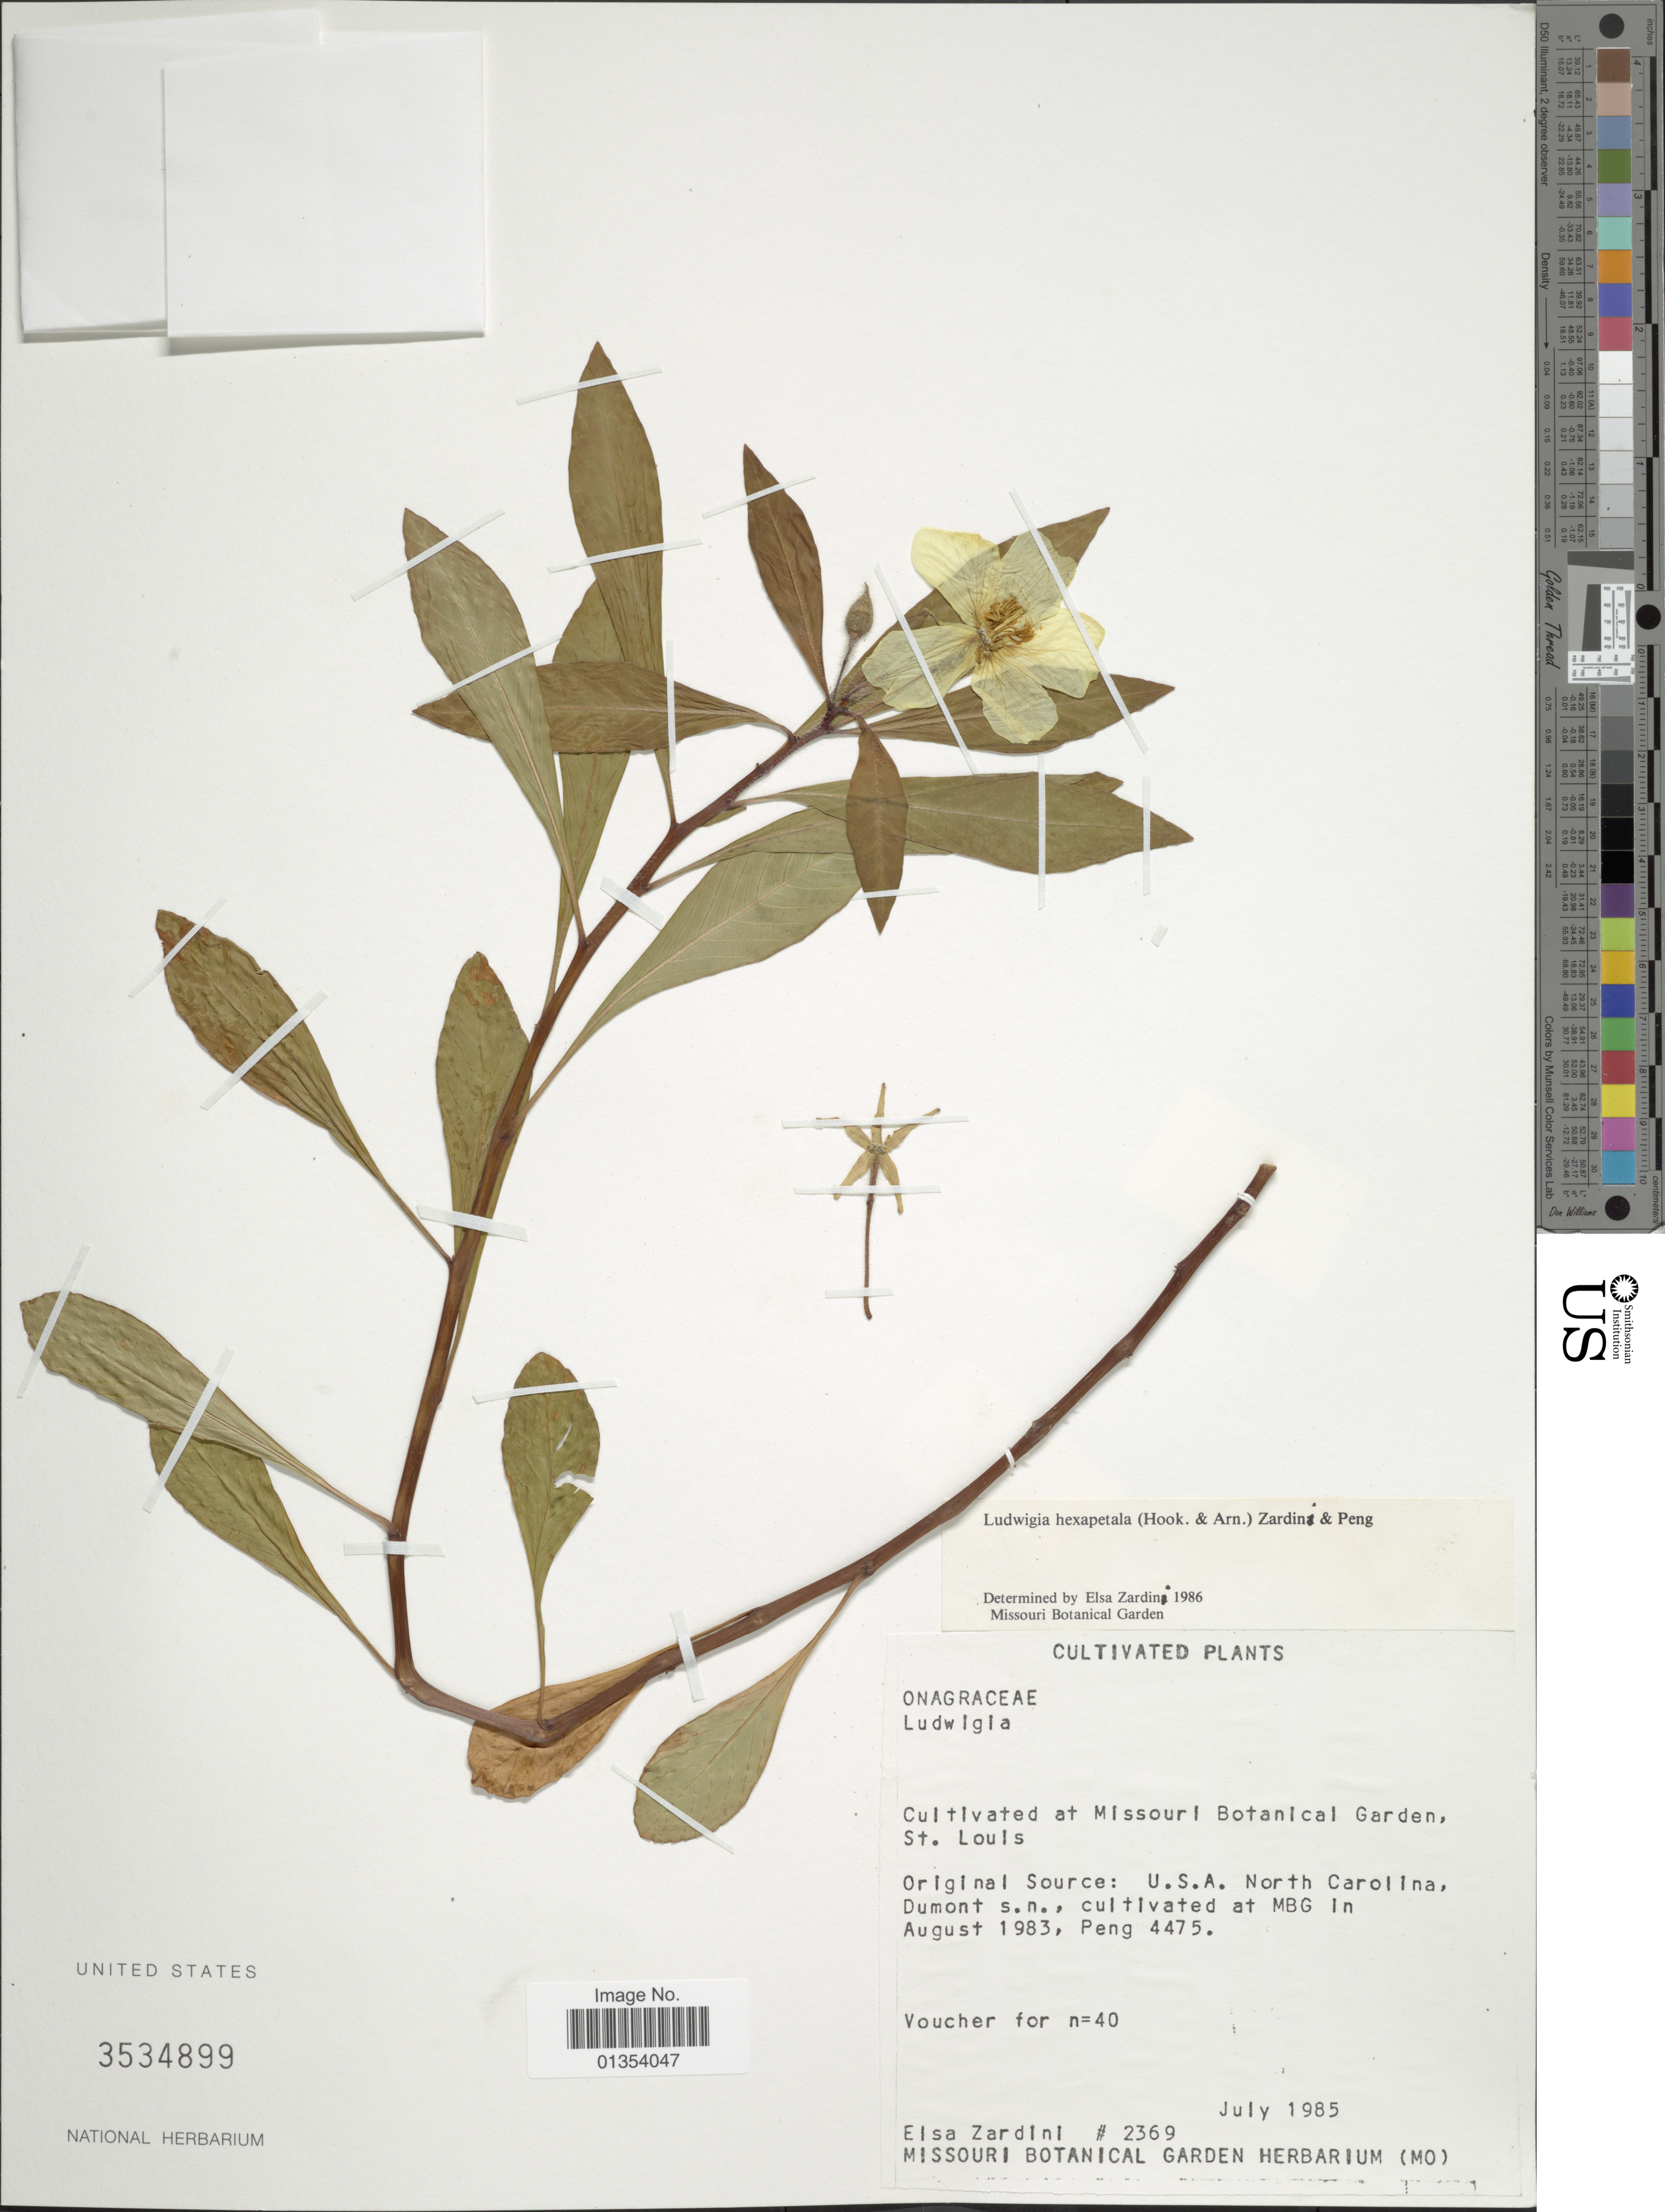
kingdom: Plantae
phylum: Tracheophyta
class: Magnoliopsida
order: Myrtales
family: Onagraceae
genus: Ludwigia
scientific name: Ludwigia hexapetala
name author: (Hook. & Arn.) Zardini et al.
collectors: E. M. Zardini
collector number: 2369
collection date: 1985-07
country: United States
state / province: Missouri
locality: At Missouri Botanical Garden, St. Louis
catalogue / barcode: US 3534899